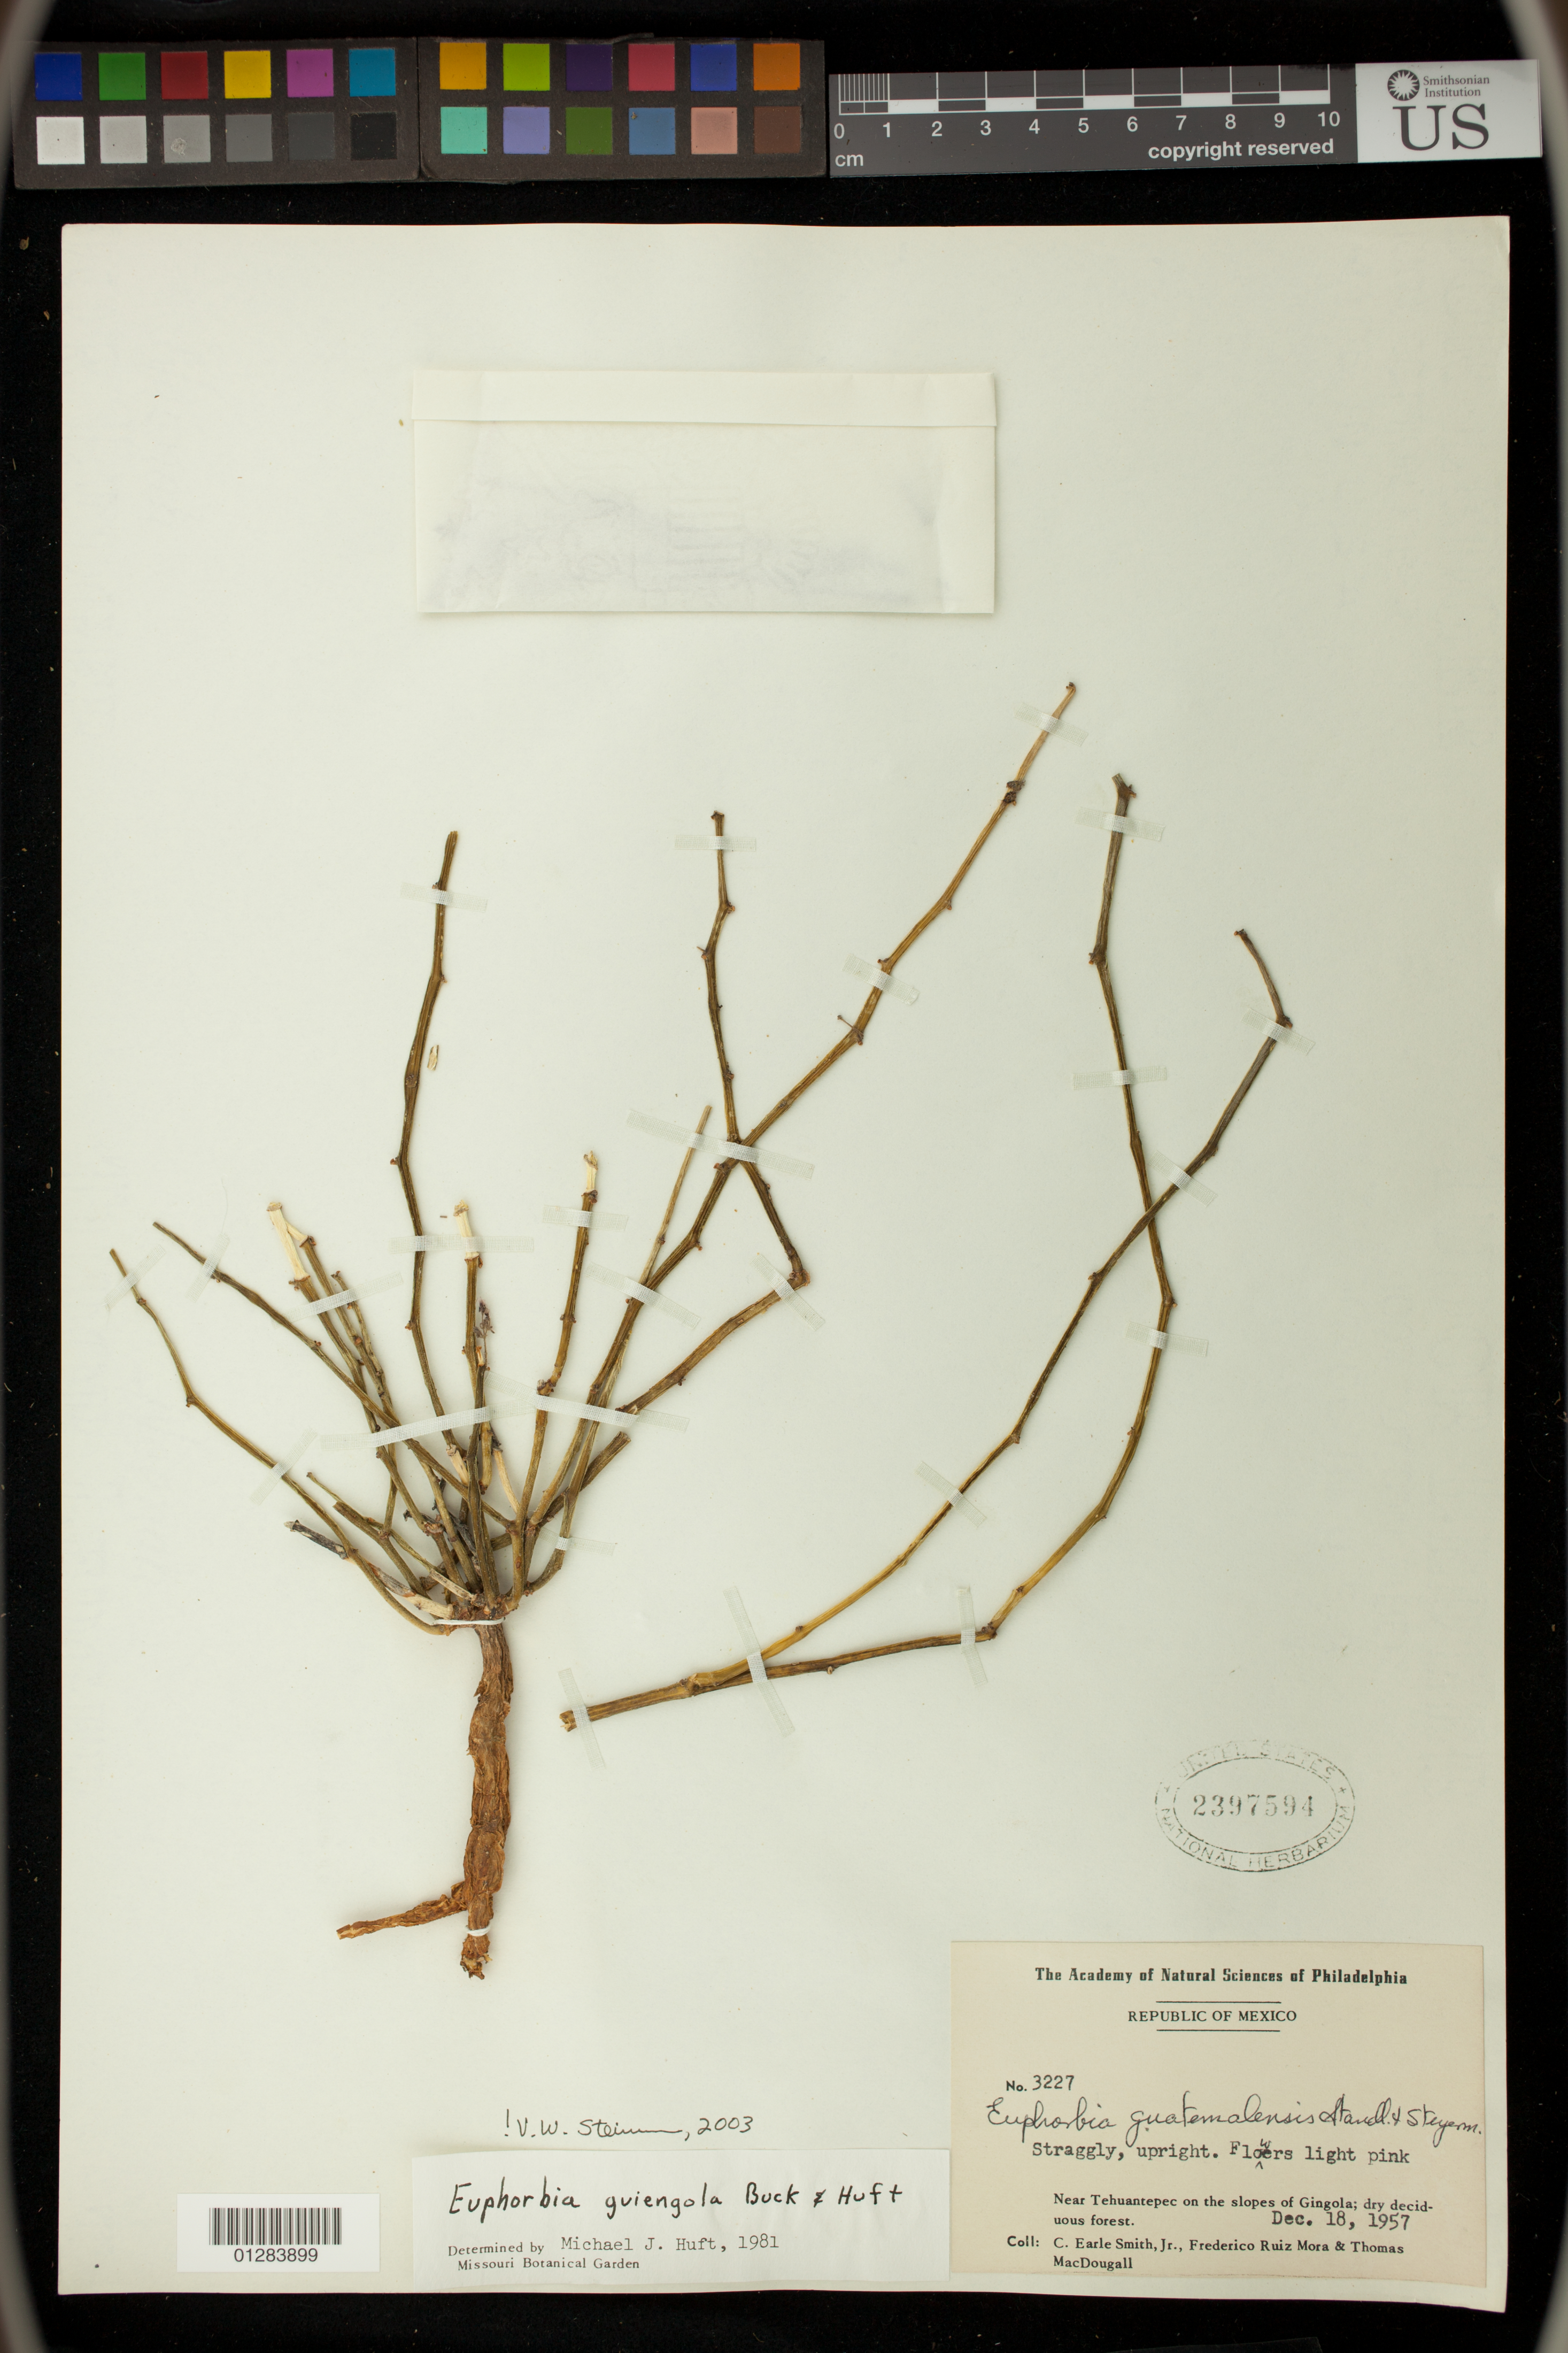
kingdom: Plantae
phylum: Tracheophyta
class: Magnoliopsida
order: Malpighiales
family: Euphorbiaceae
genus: Euphorbia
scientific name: Euphorbia guiengola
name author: W.R. Buck & Huft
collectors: C. E. Smith Jr., F. Mora & T. B. MacDougall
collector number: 3227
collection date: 1957-12-18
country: Mexico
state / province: Oaxaca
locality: Near Tehuantepec on the slopes of Gingola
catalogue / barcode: US 2397594